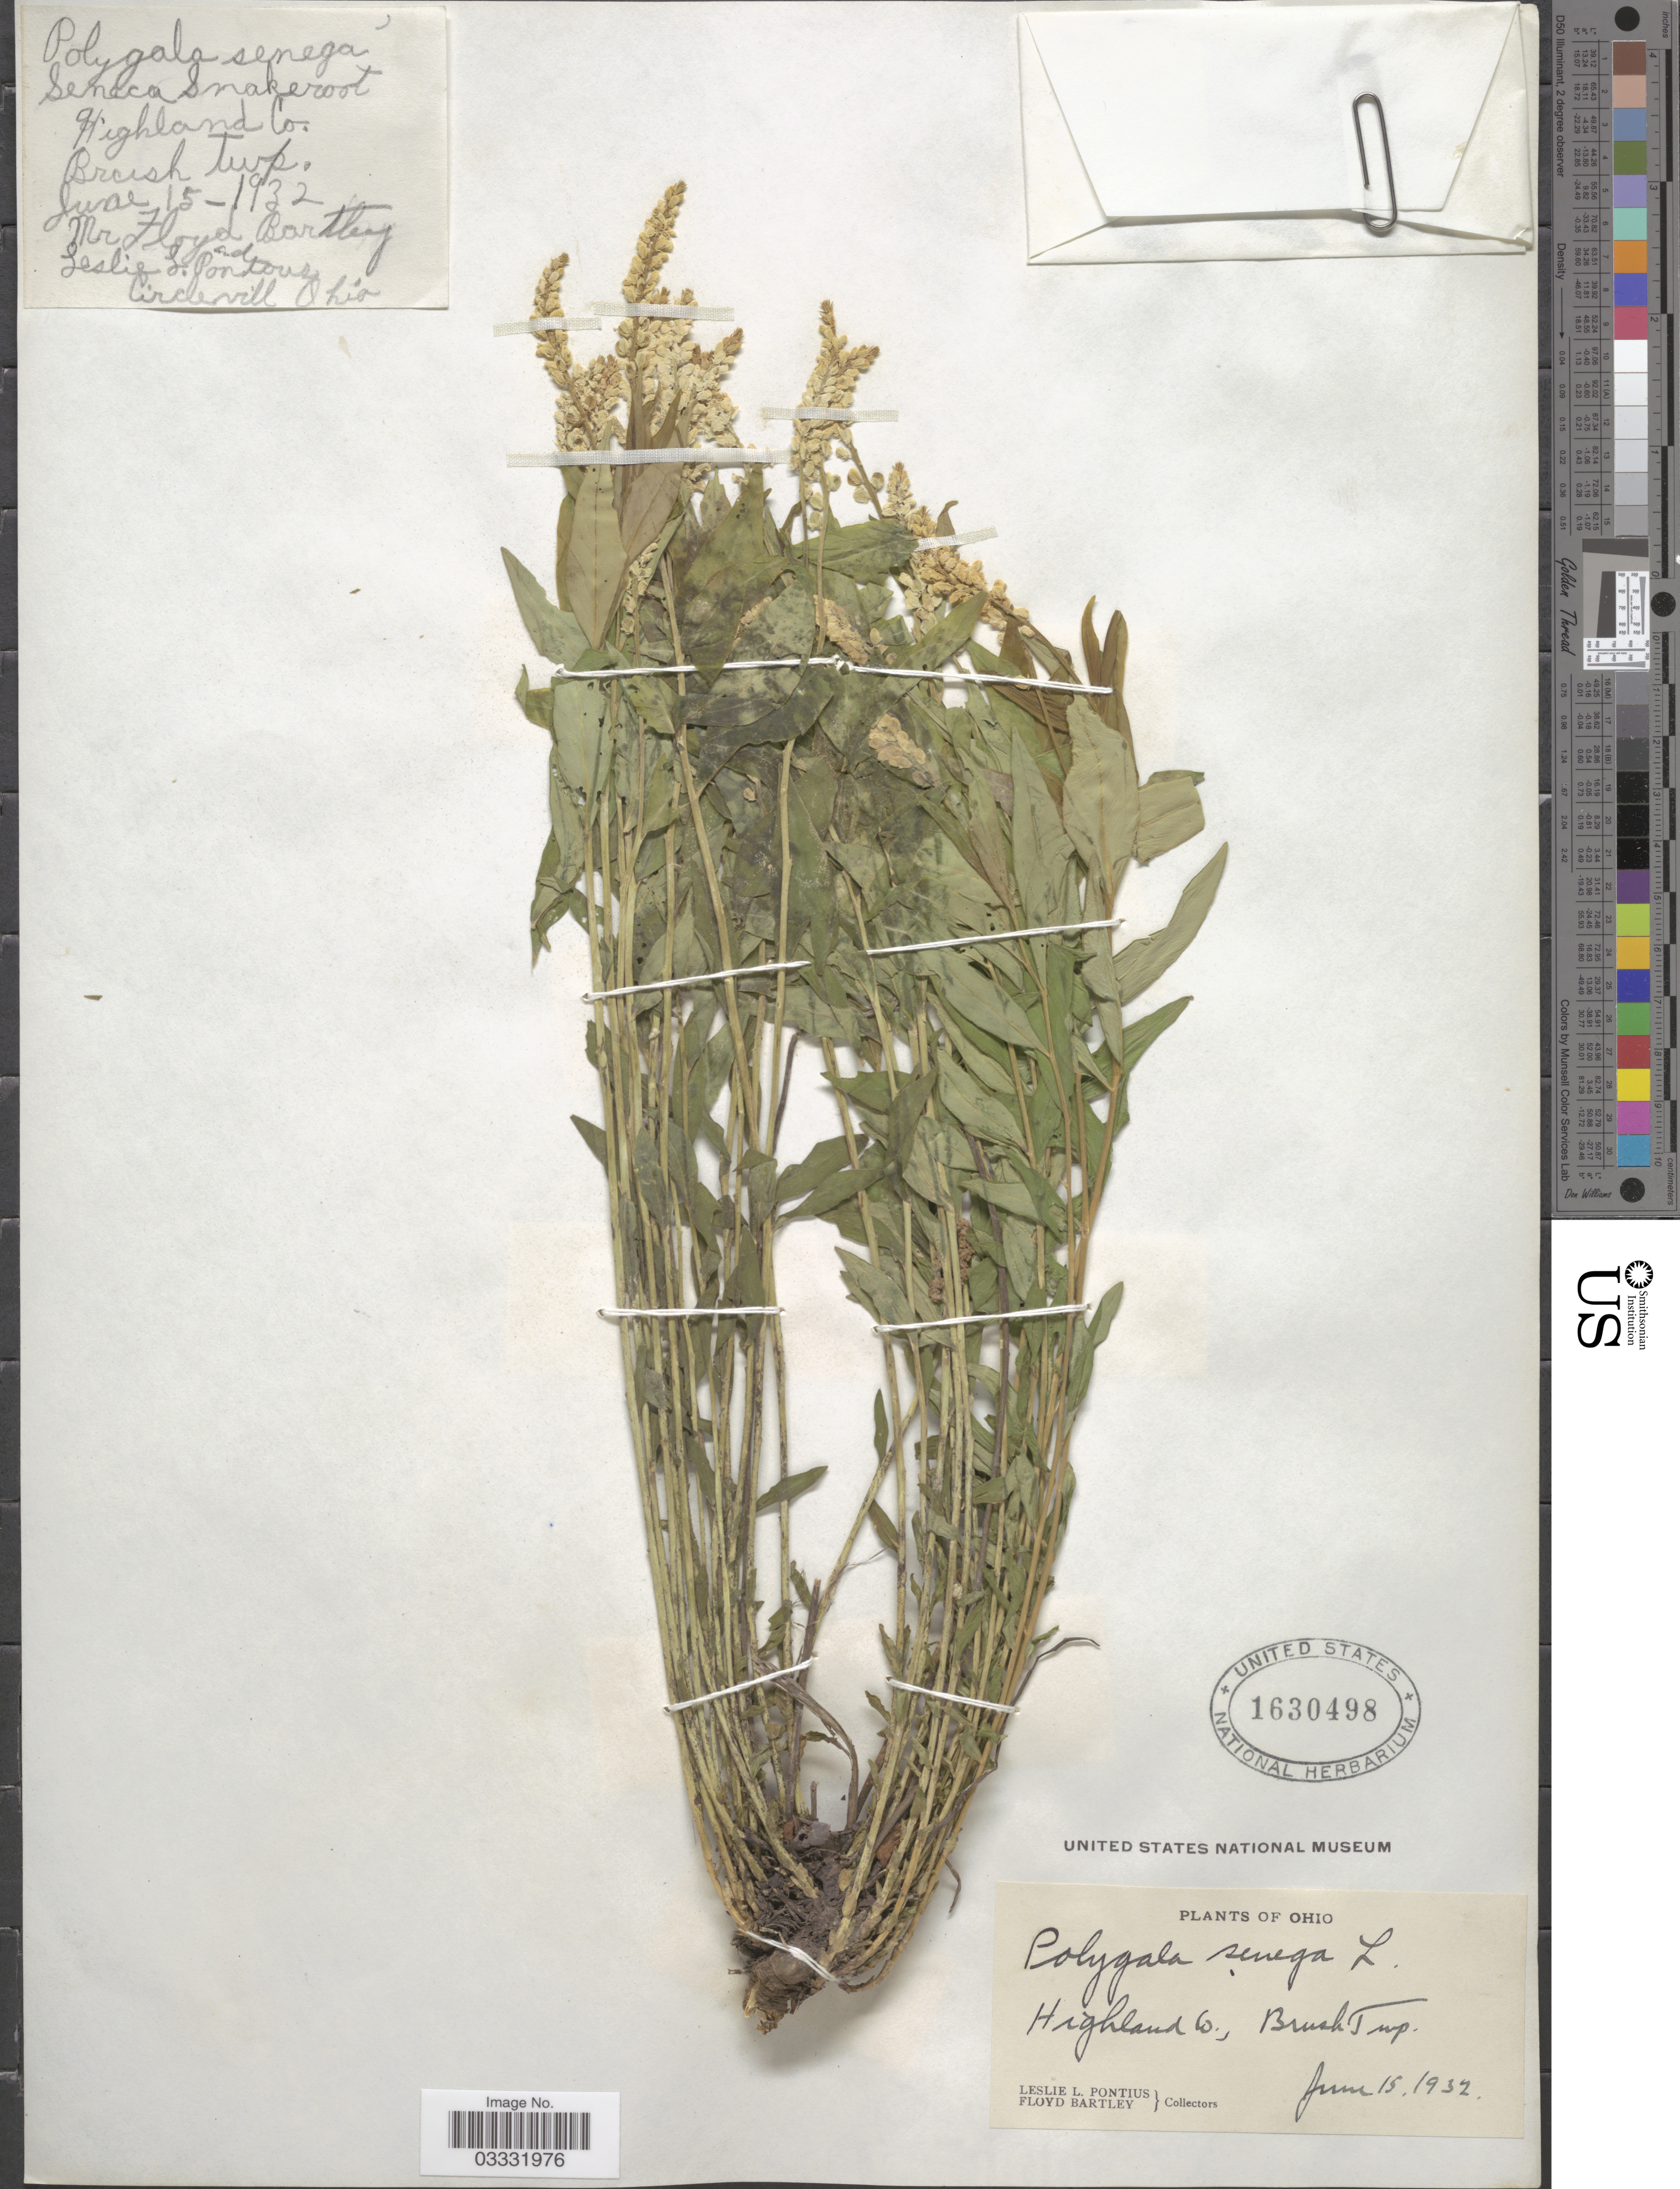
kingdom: Plantae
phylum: Tracheophyta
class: Magnoliopsida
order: Fabales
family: Polygalaceae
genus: Polygala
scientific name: Polygala senega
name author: L.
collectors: L. Pontius & F. Bartley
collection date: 1932-06-15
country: United States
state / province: Ohio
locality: Highland Co., Brush Twp. Circlevill [unsure placement].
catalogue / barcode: US 1630498